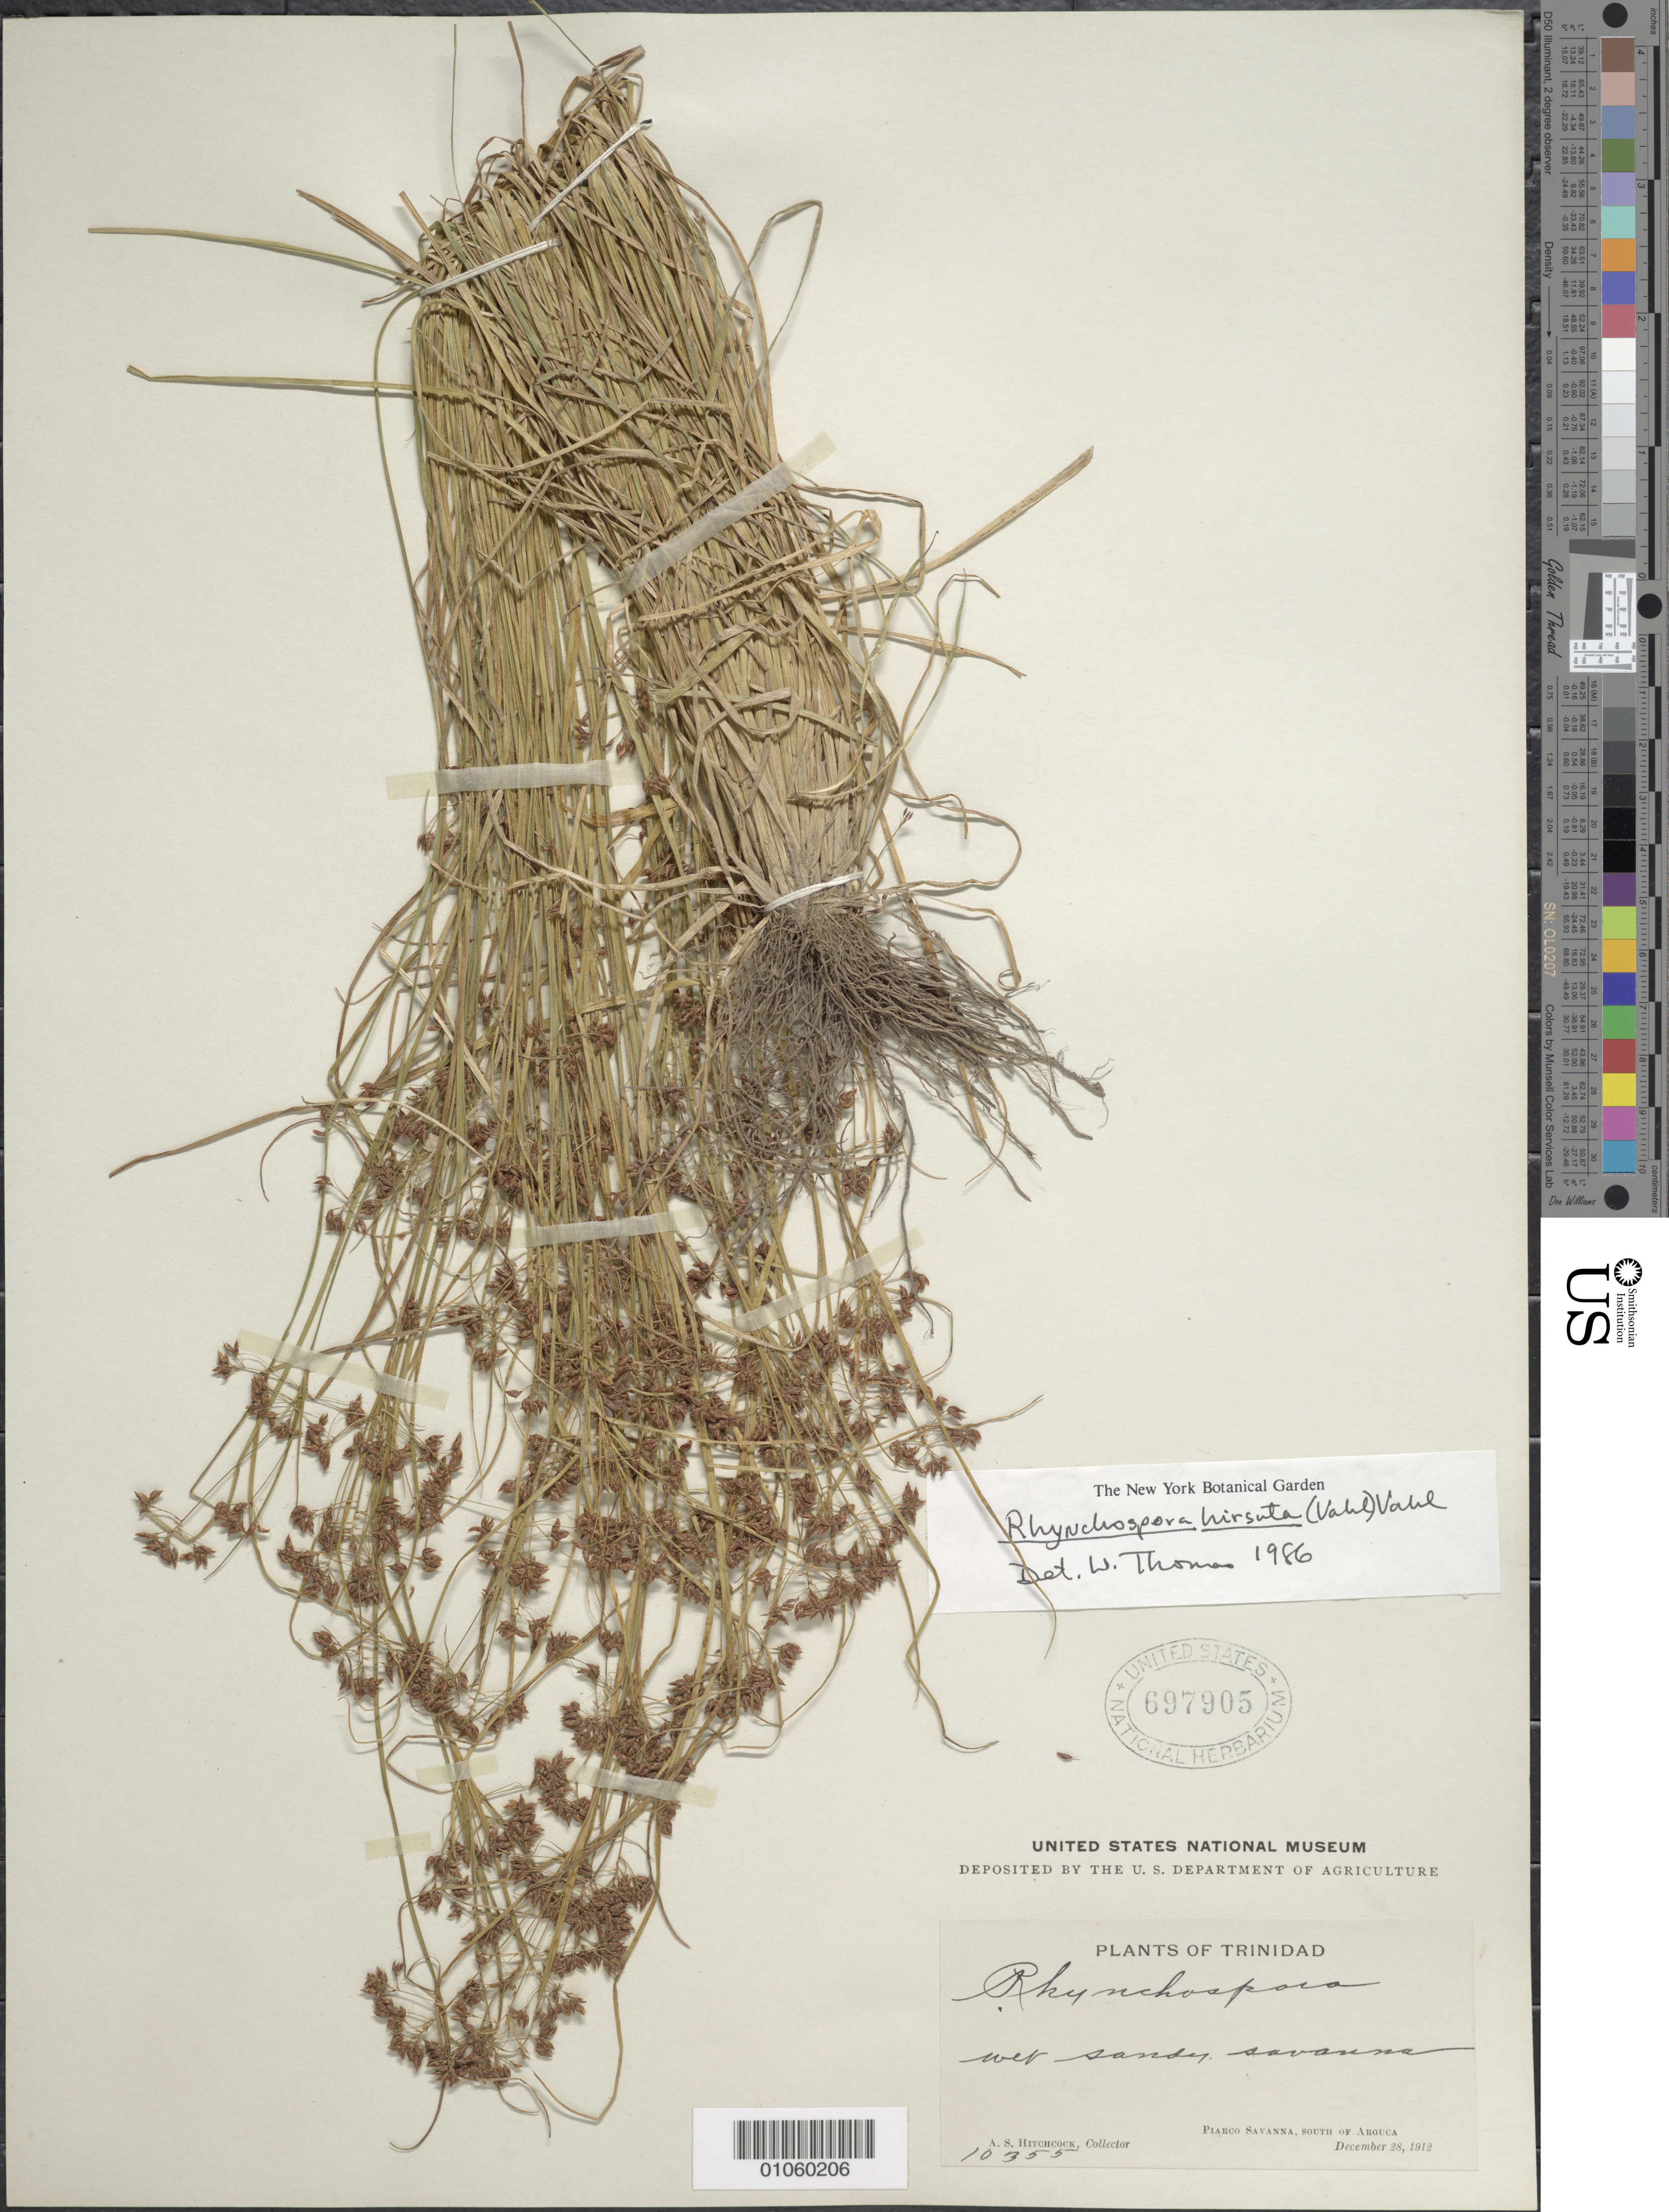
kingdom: Plantae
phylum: Tracheophyta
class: Liliopsida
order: Poales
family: Cyperaceae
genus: Rhynchospora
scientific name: Rhynchospora hirsuta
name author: (Vahl) Vahl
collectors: A. S. Hitchcock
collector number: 10355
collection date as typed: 28 Dec 1912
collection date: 1912-12-28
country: Trinidad and Tobago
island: Trinidad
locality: Piarco Savanna, S of Arouca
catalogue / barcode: US 697905